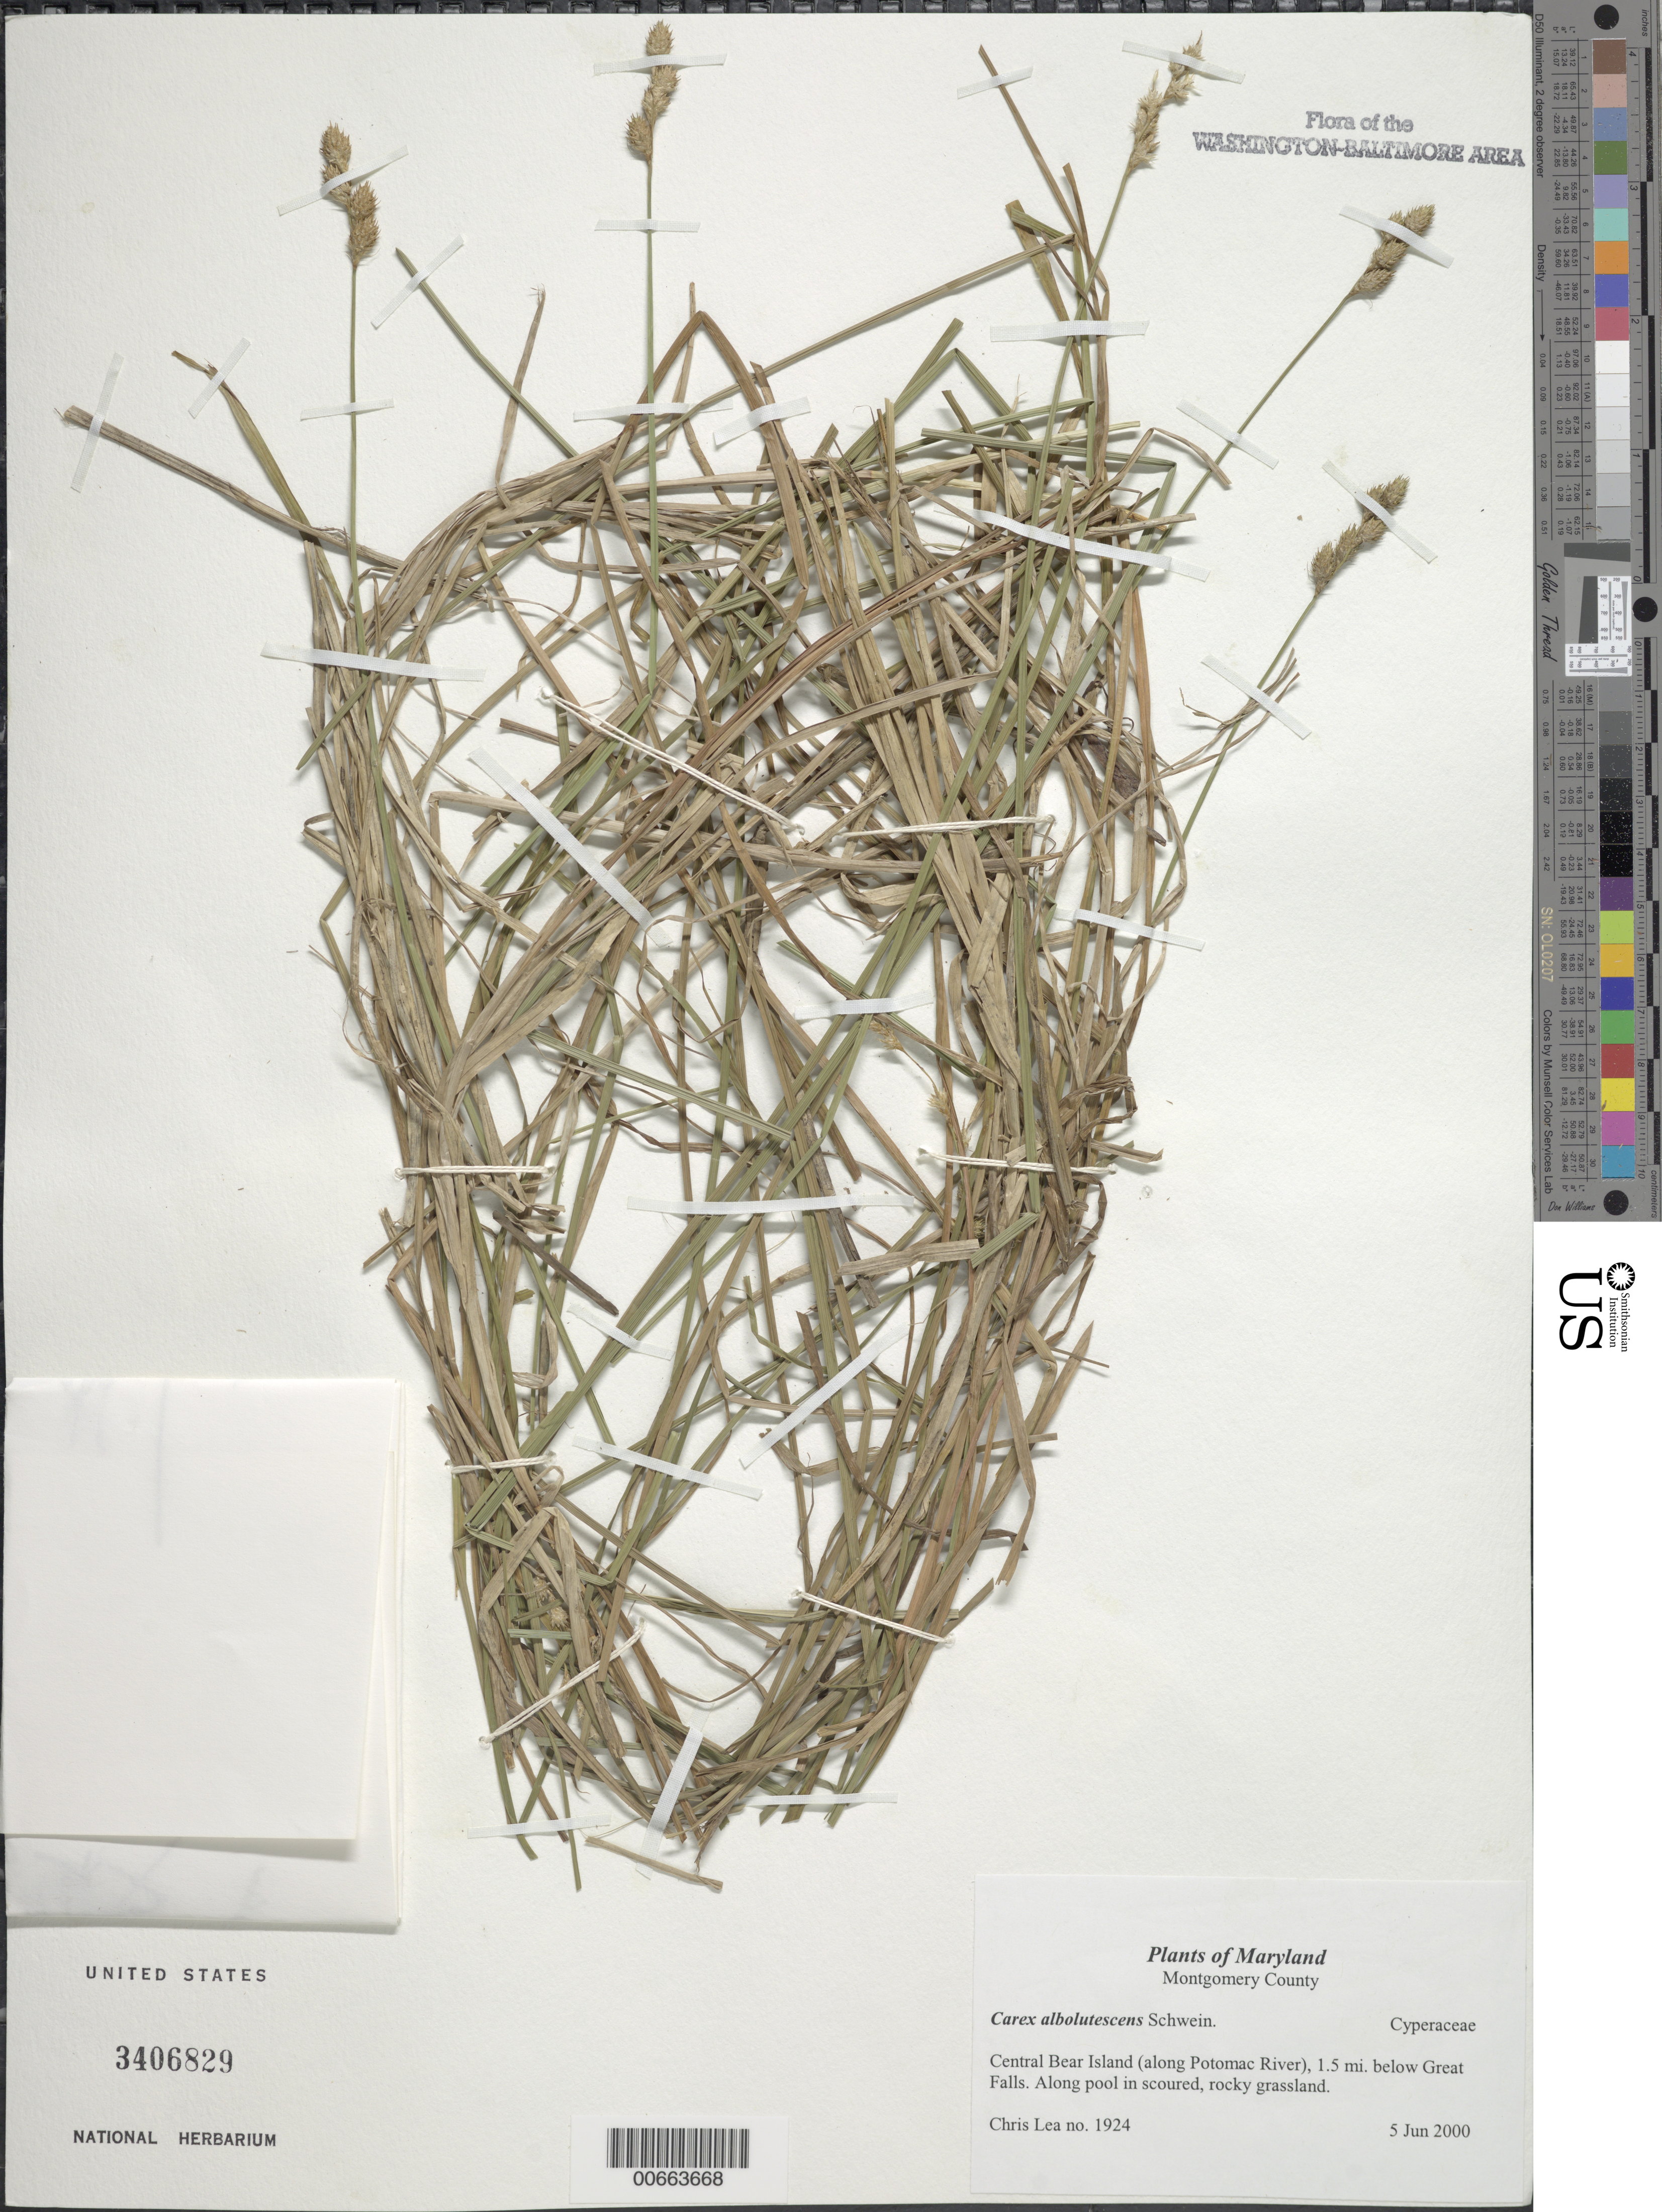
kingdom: Plantae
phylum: Tracheophyta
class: Liliopsida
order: Poales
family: Cyperaceae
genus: Carex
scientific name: Carex albolutescens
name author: Schwein.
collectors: C. Lea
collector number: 1924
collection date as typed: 05 Jun 2000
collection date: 2000-06-05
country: United States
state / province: Maryland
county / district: Montgomery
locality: Central Bear Island (along Potomac River), 1.5 mi. below Great Falls.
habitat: Along pool in scoured rocky grassland.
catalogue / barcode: US 3406829